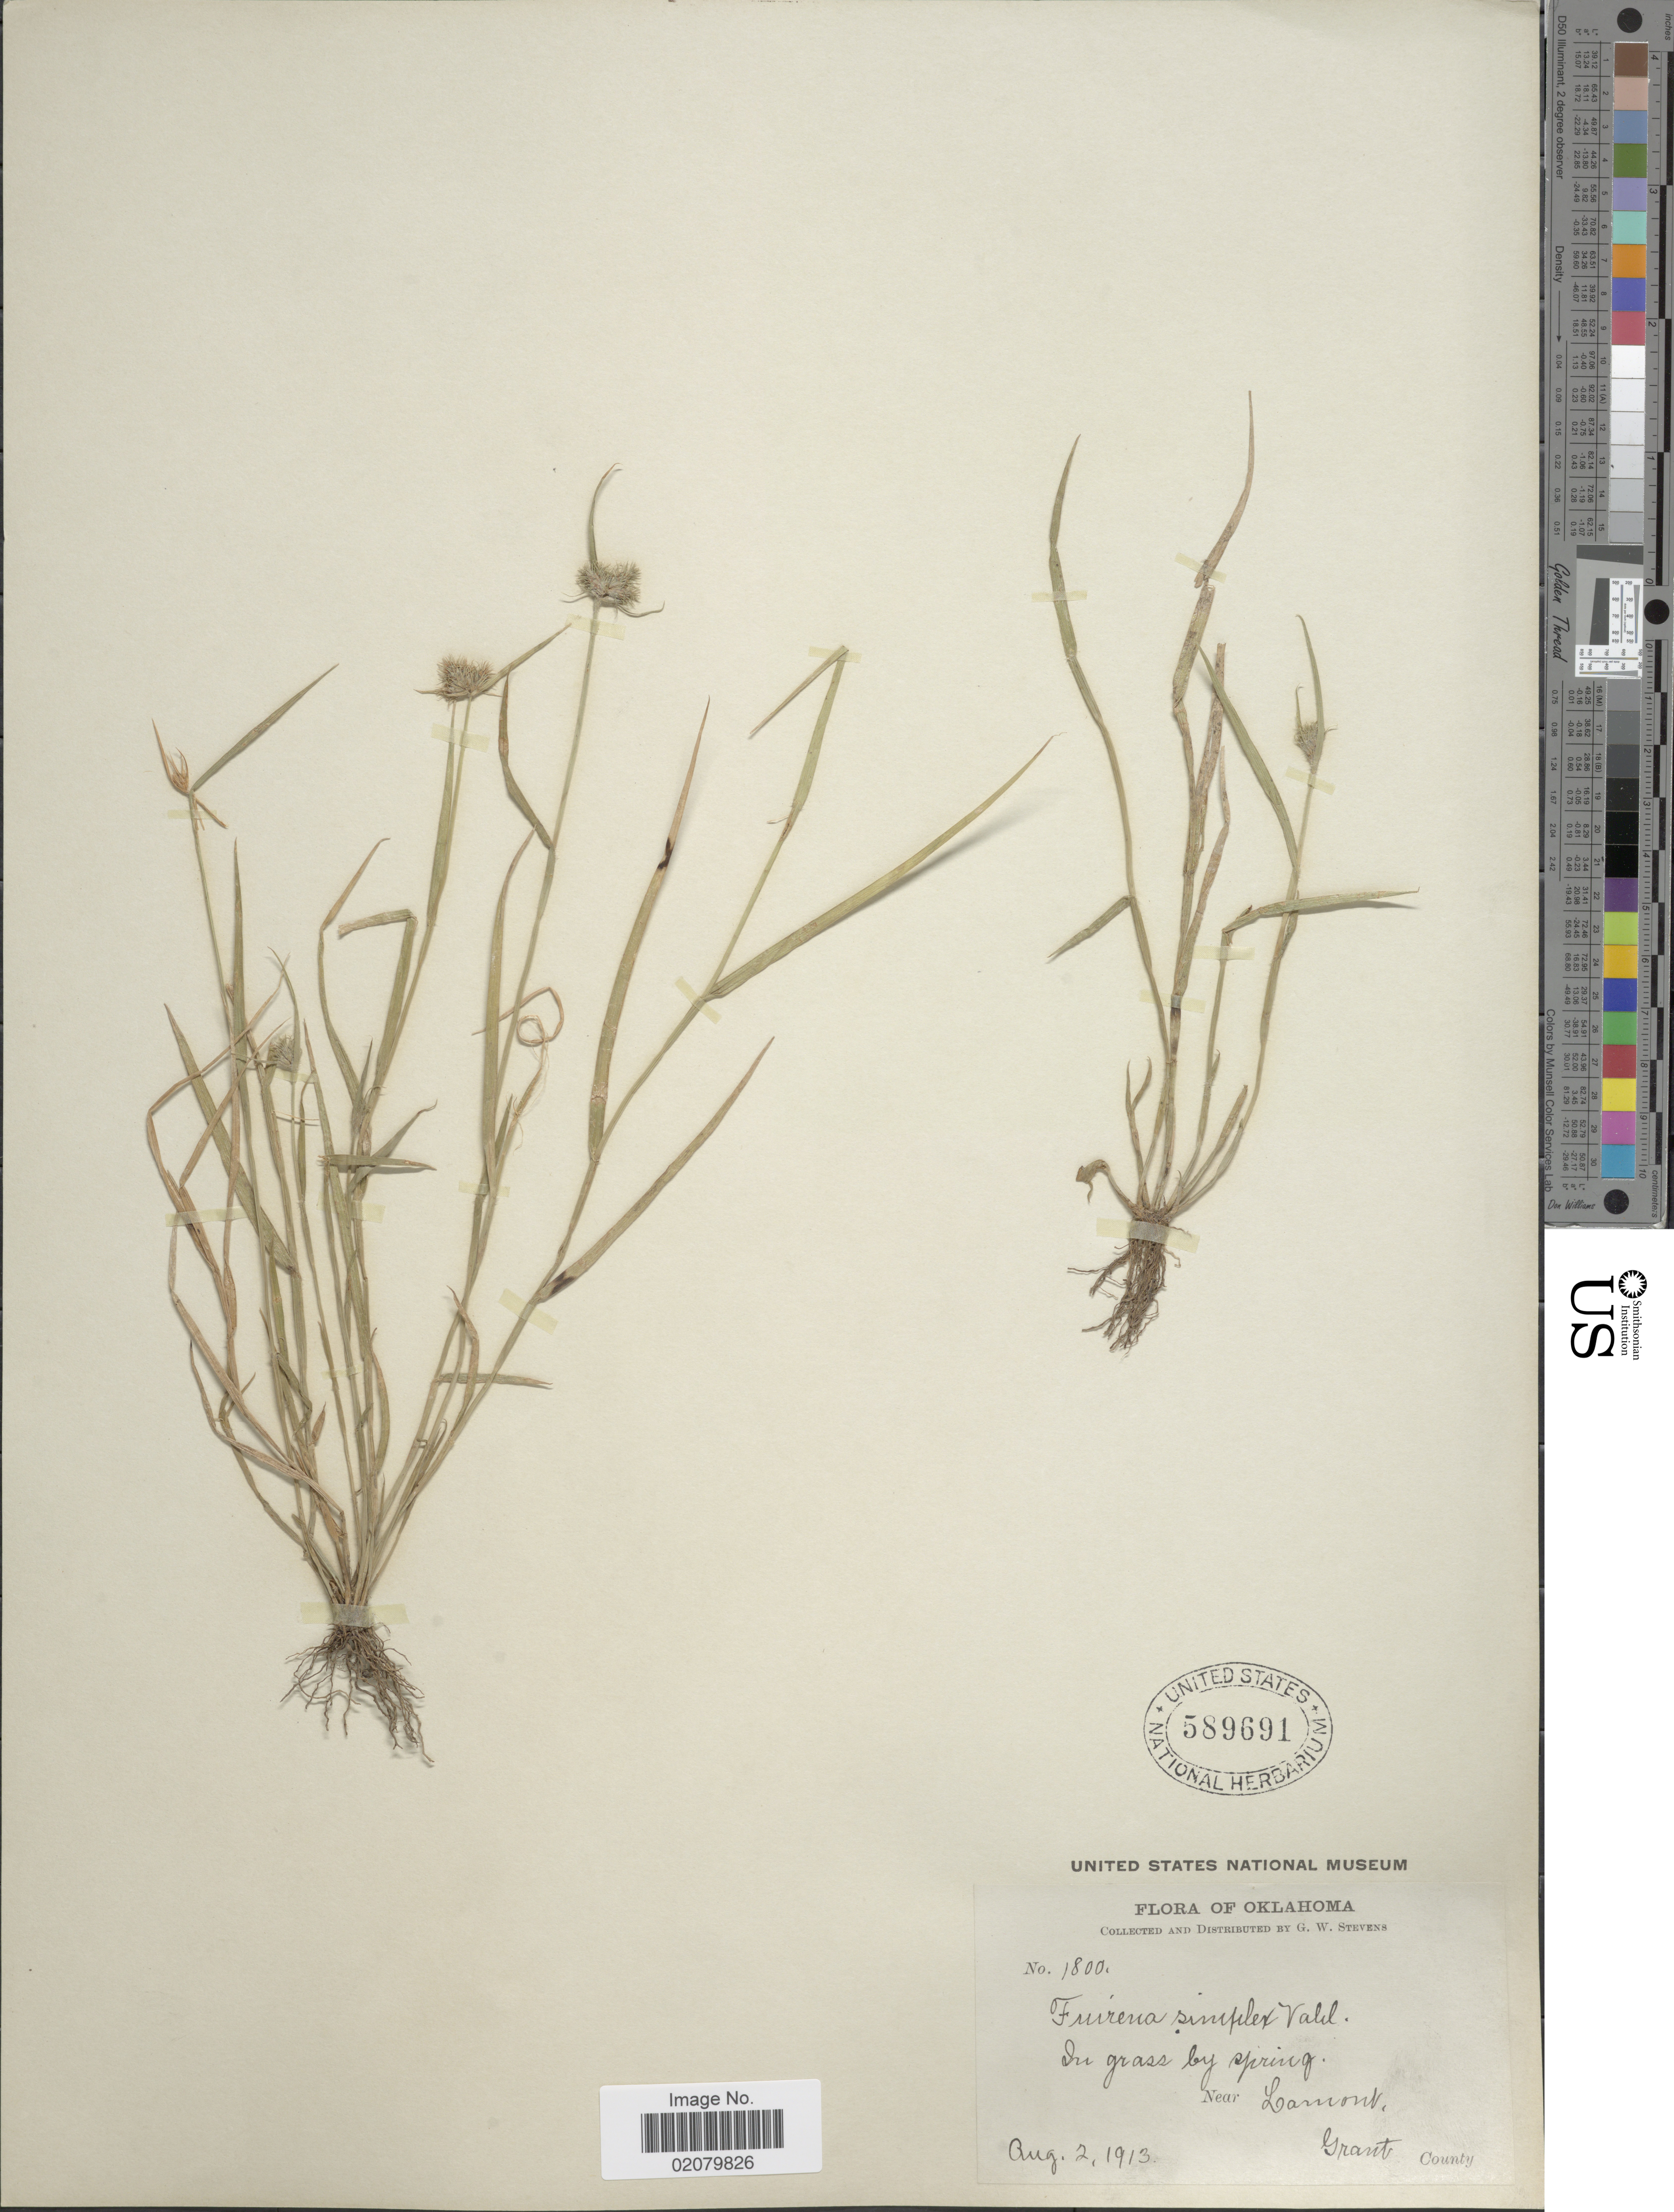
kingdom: Plantae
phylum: Tracheophyta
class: Liliopsida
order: Poales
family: Cyperaceae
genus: Fuirena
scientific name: Fuirena simplex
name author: Vahl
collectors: G. W. Stevens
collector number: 1800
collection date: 1913-08-02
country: United States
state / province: Oklahoma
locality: Near Larmont, Grant County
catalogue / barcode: US 589691